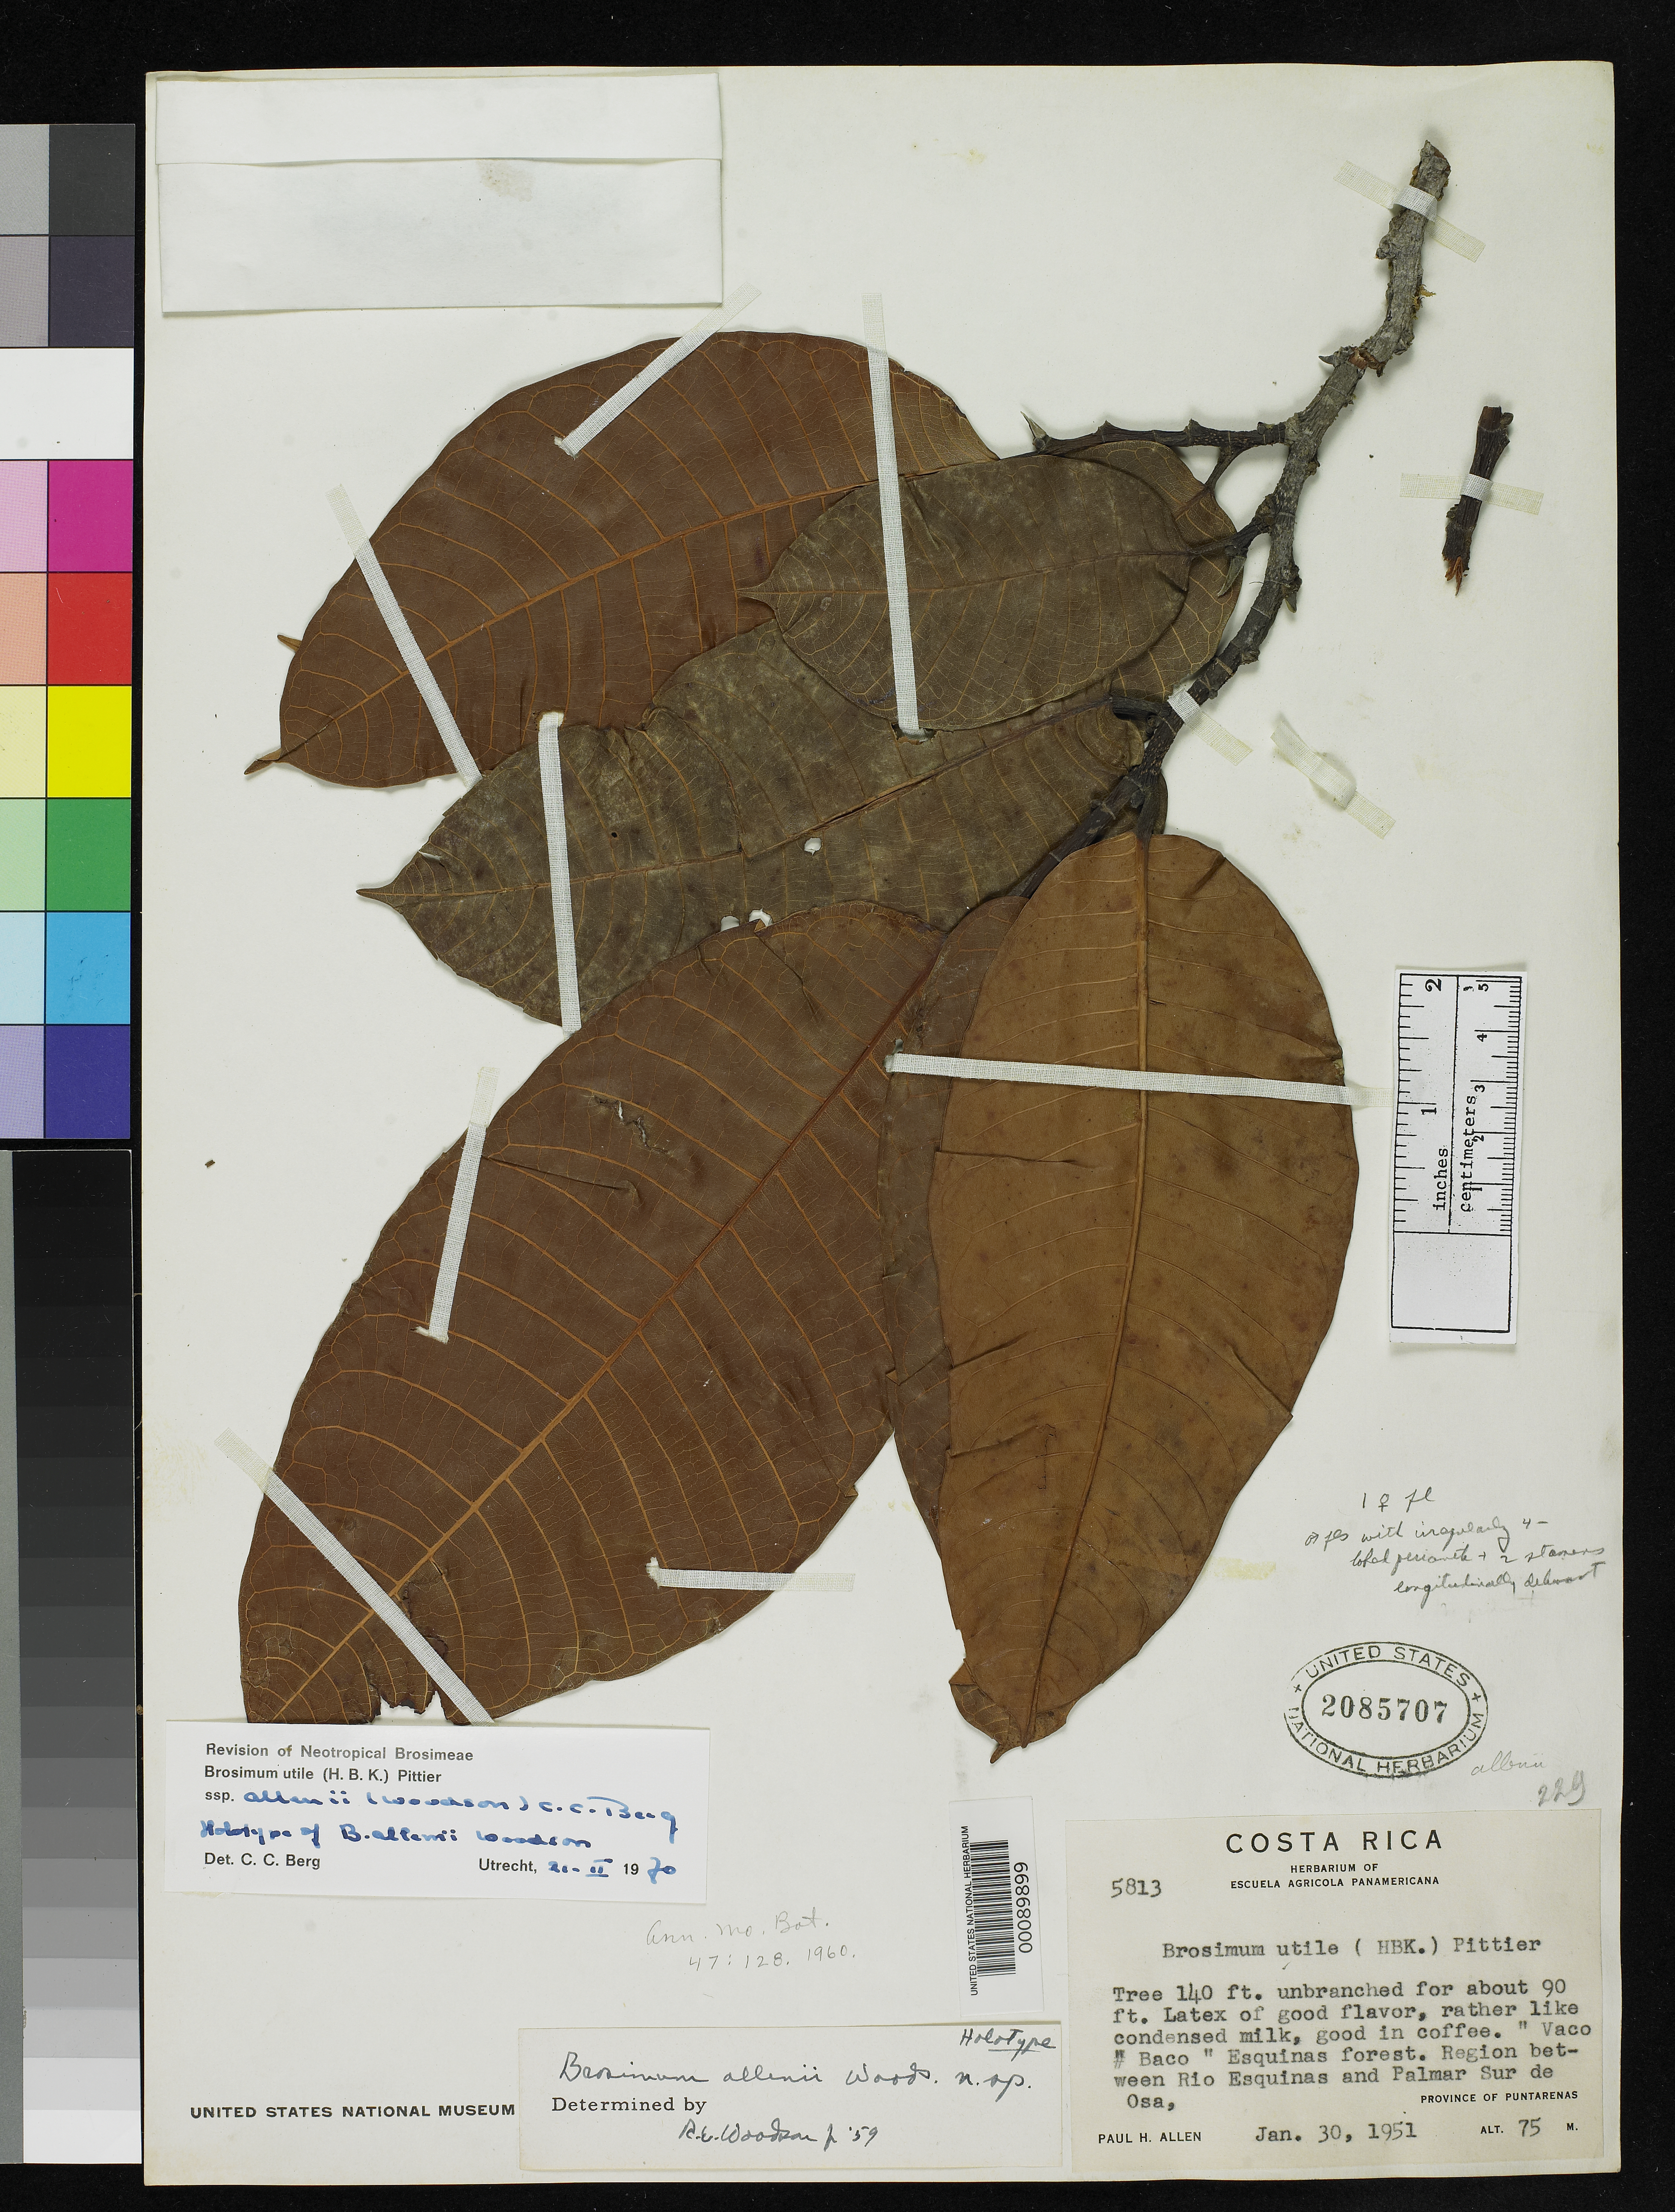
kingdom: Plantae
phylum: Tracheophyta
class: Magnoliopsida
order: Rosales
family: Moraceae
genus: Brosimum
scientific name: Brosimum allenii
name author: Woodson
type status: Holotype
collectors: P. H. Allen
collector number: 5813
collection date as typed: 30 Jan 1951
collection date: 1951-01-30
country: Costa Rica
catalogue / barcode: US 2085707